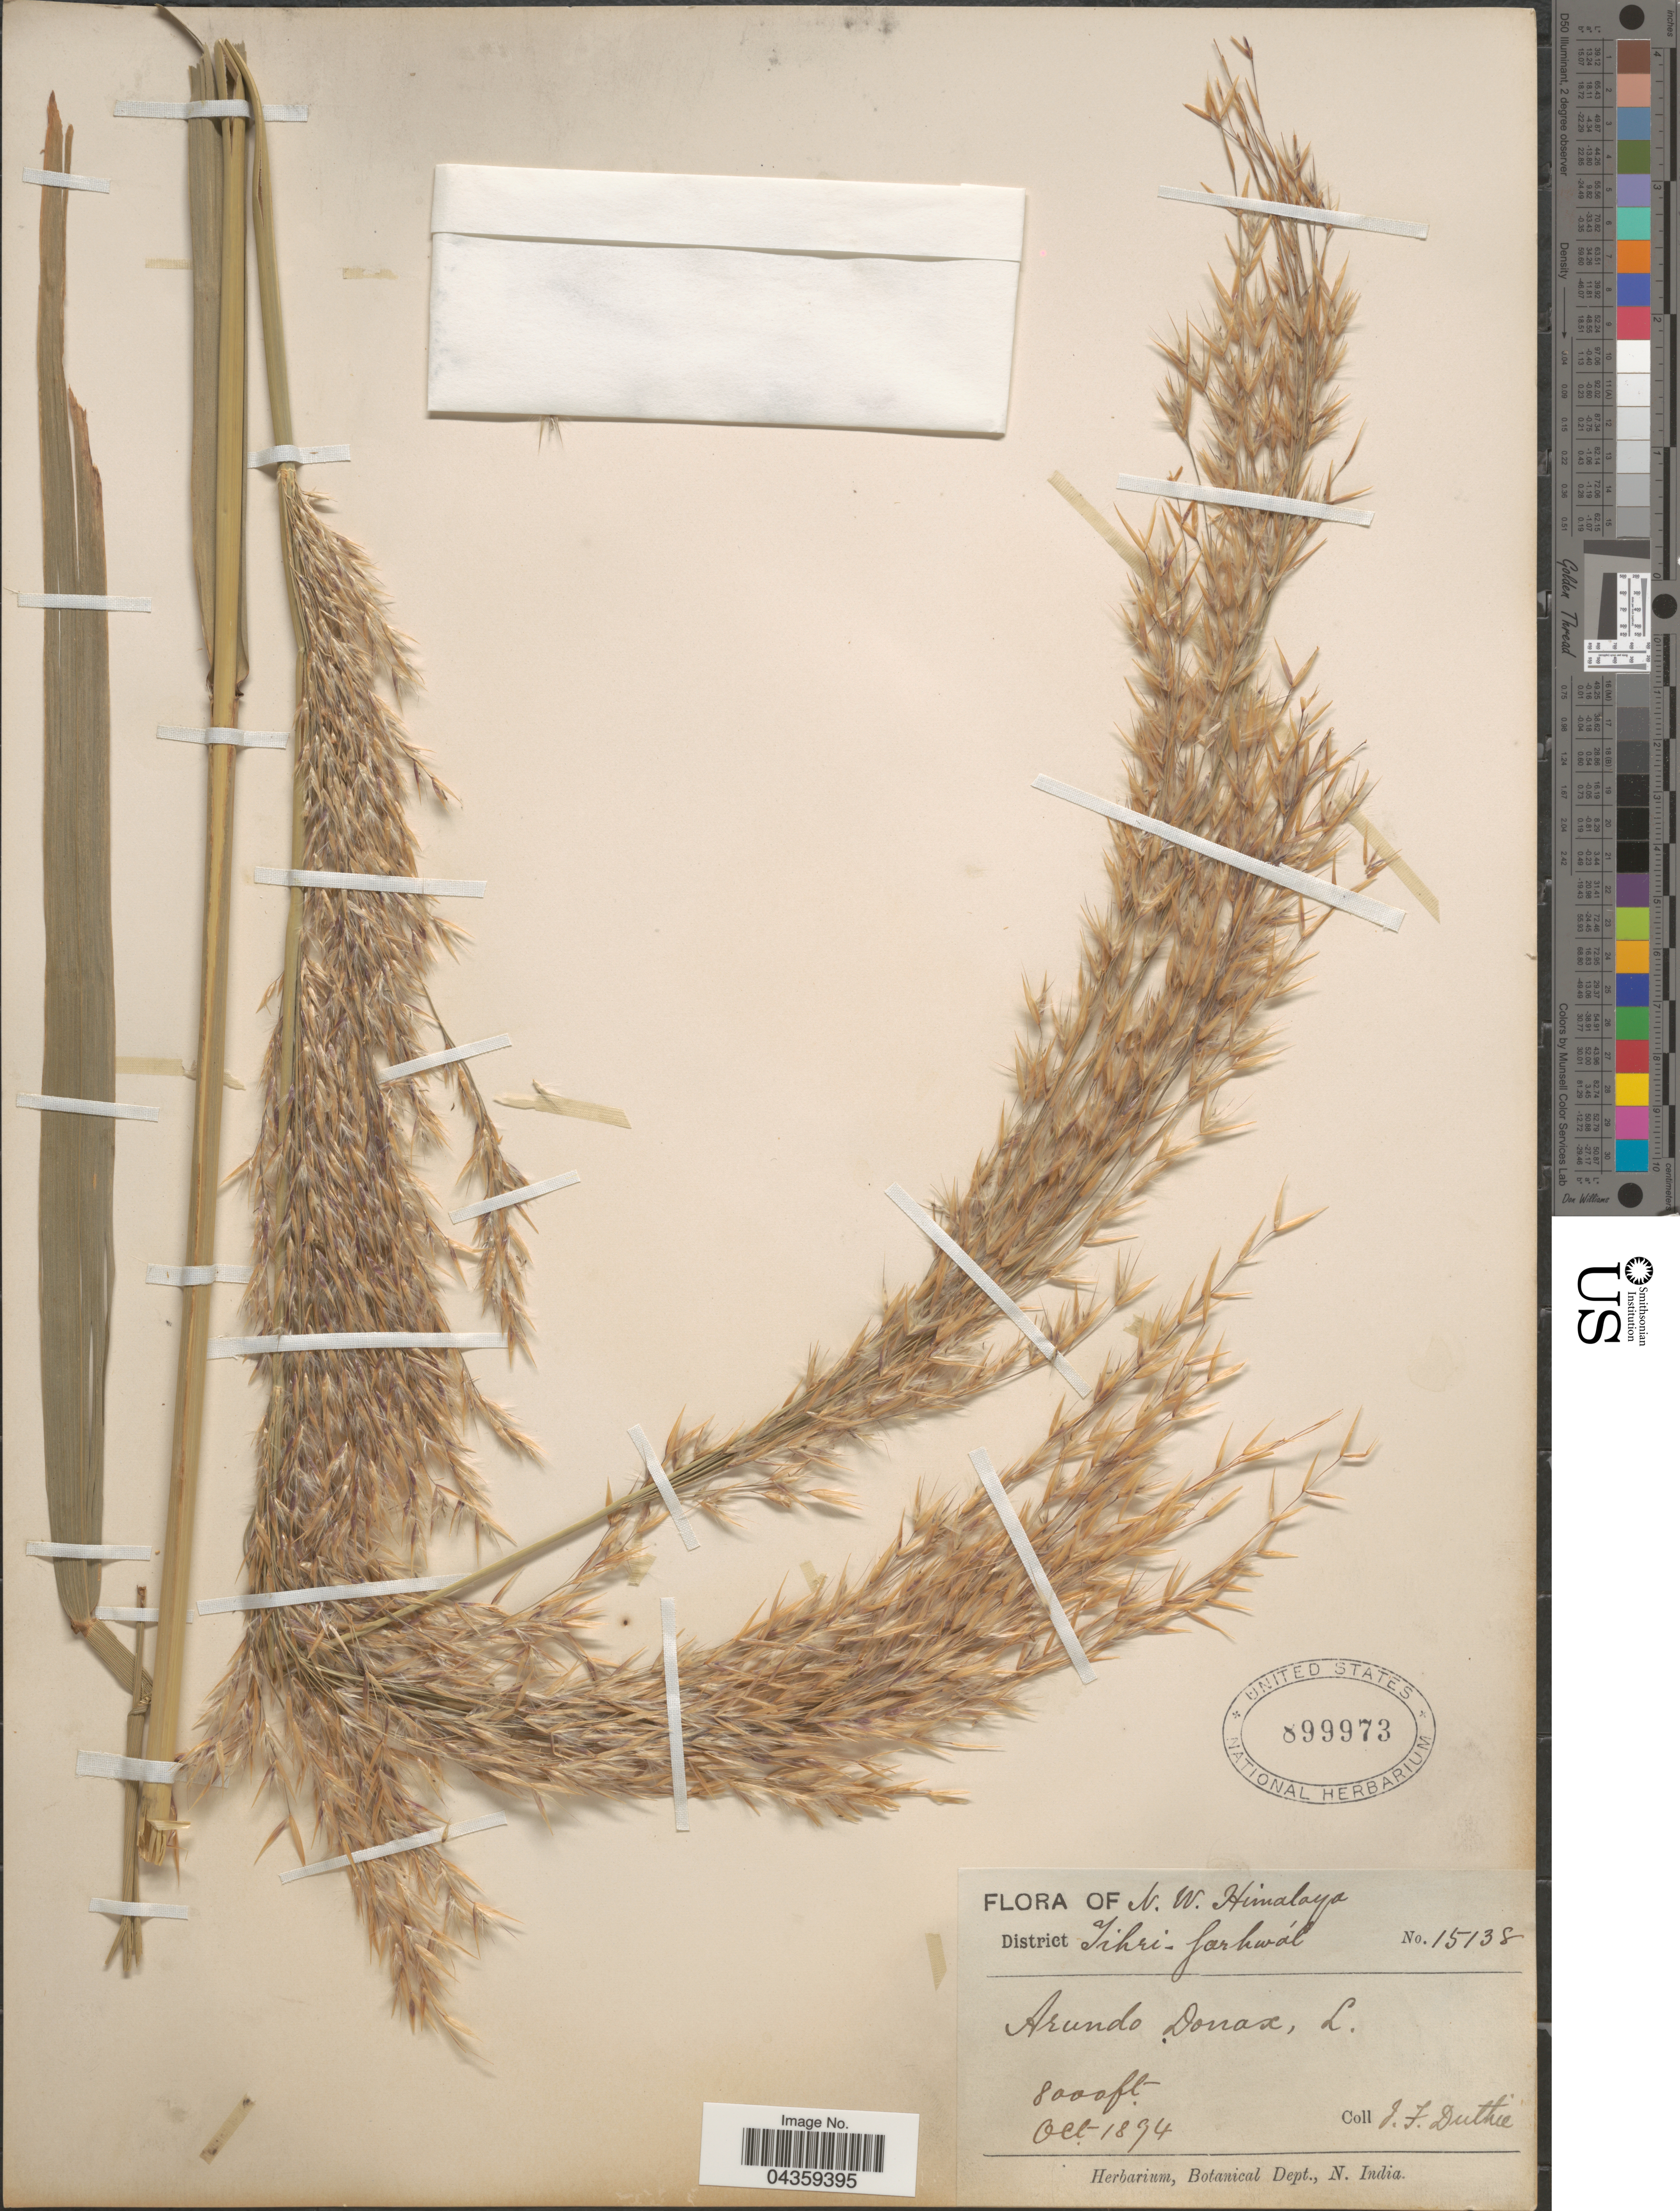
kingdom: Plantae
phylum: Tracheophyta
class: Liliopsida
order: Poales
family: Poaceae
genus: Arundo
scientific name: Arundo donax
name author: L.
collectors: J. F. Duthie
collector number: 15138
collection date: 1894-10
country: India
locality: N. W. Himalaya. District Tihri-Garhwál.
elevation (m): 2438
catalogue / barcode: US 899973